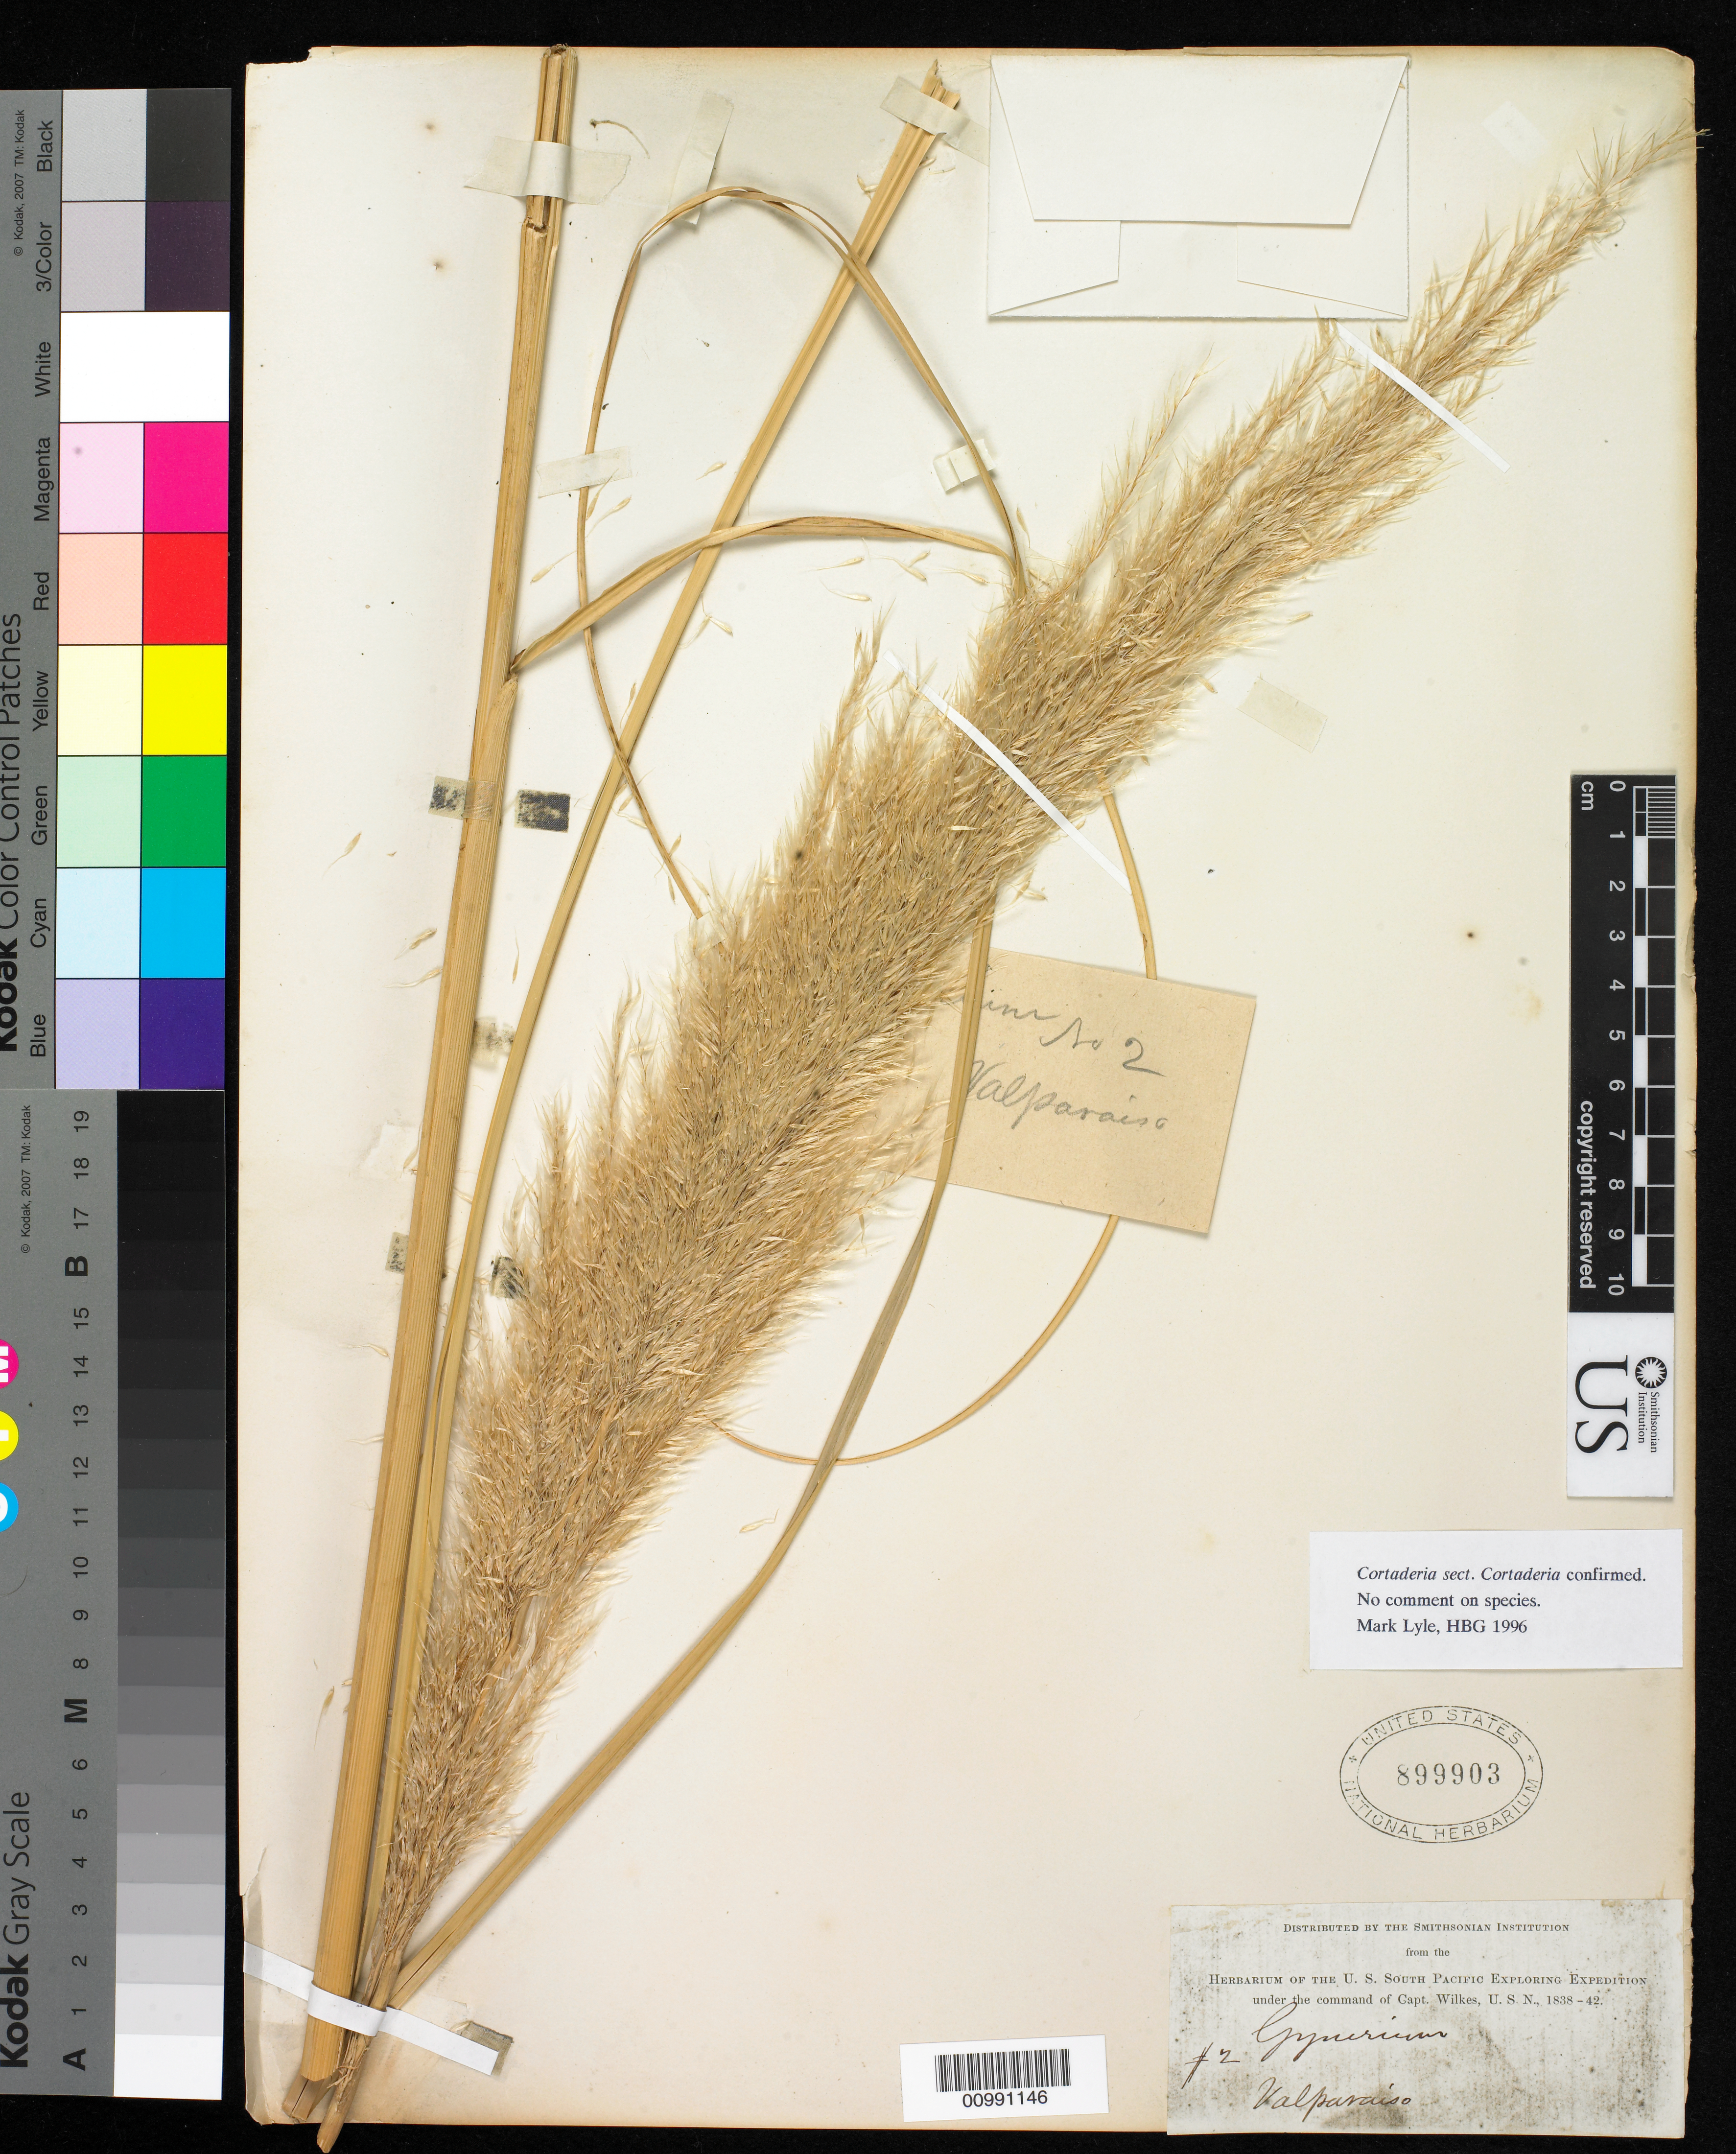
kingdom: Plantae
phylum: Tracheophyta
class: Liliopsida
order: Poales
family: Poaceae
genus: Cortaderia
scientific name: Cortaderia sp.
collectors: Wilkes Explor. Exped.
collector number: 2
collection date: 1838/1842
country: Chile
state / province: Valparaíso (V)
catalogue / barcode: US 899903